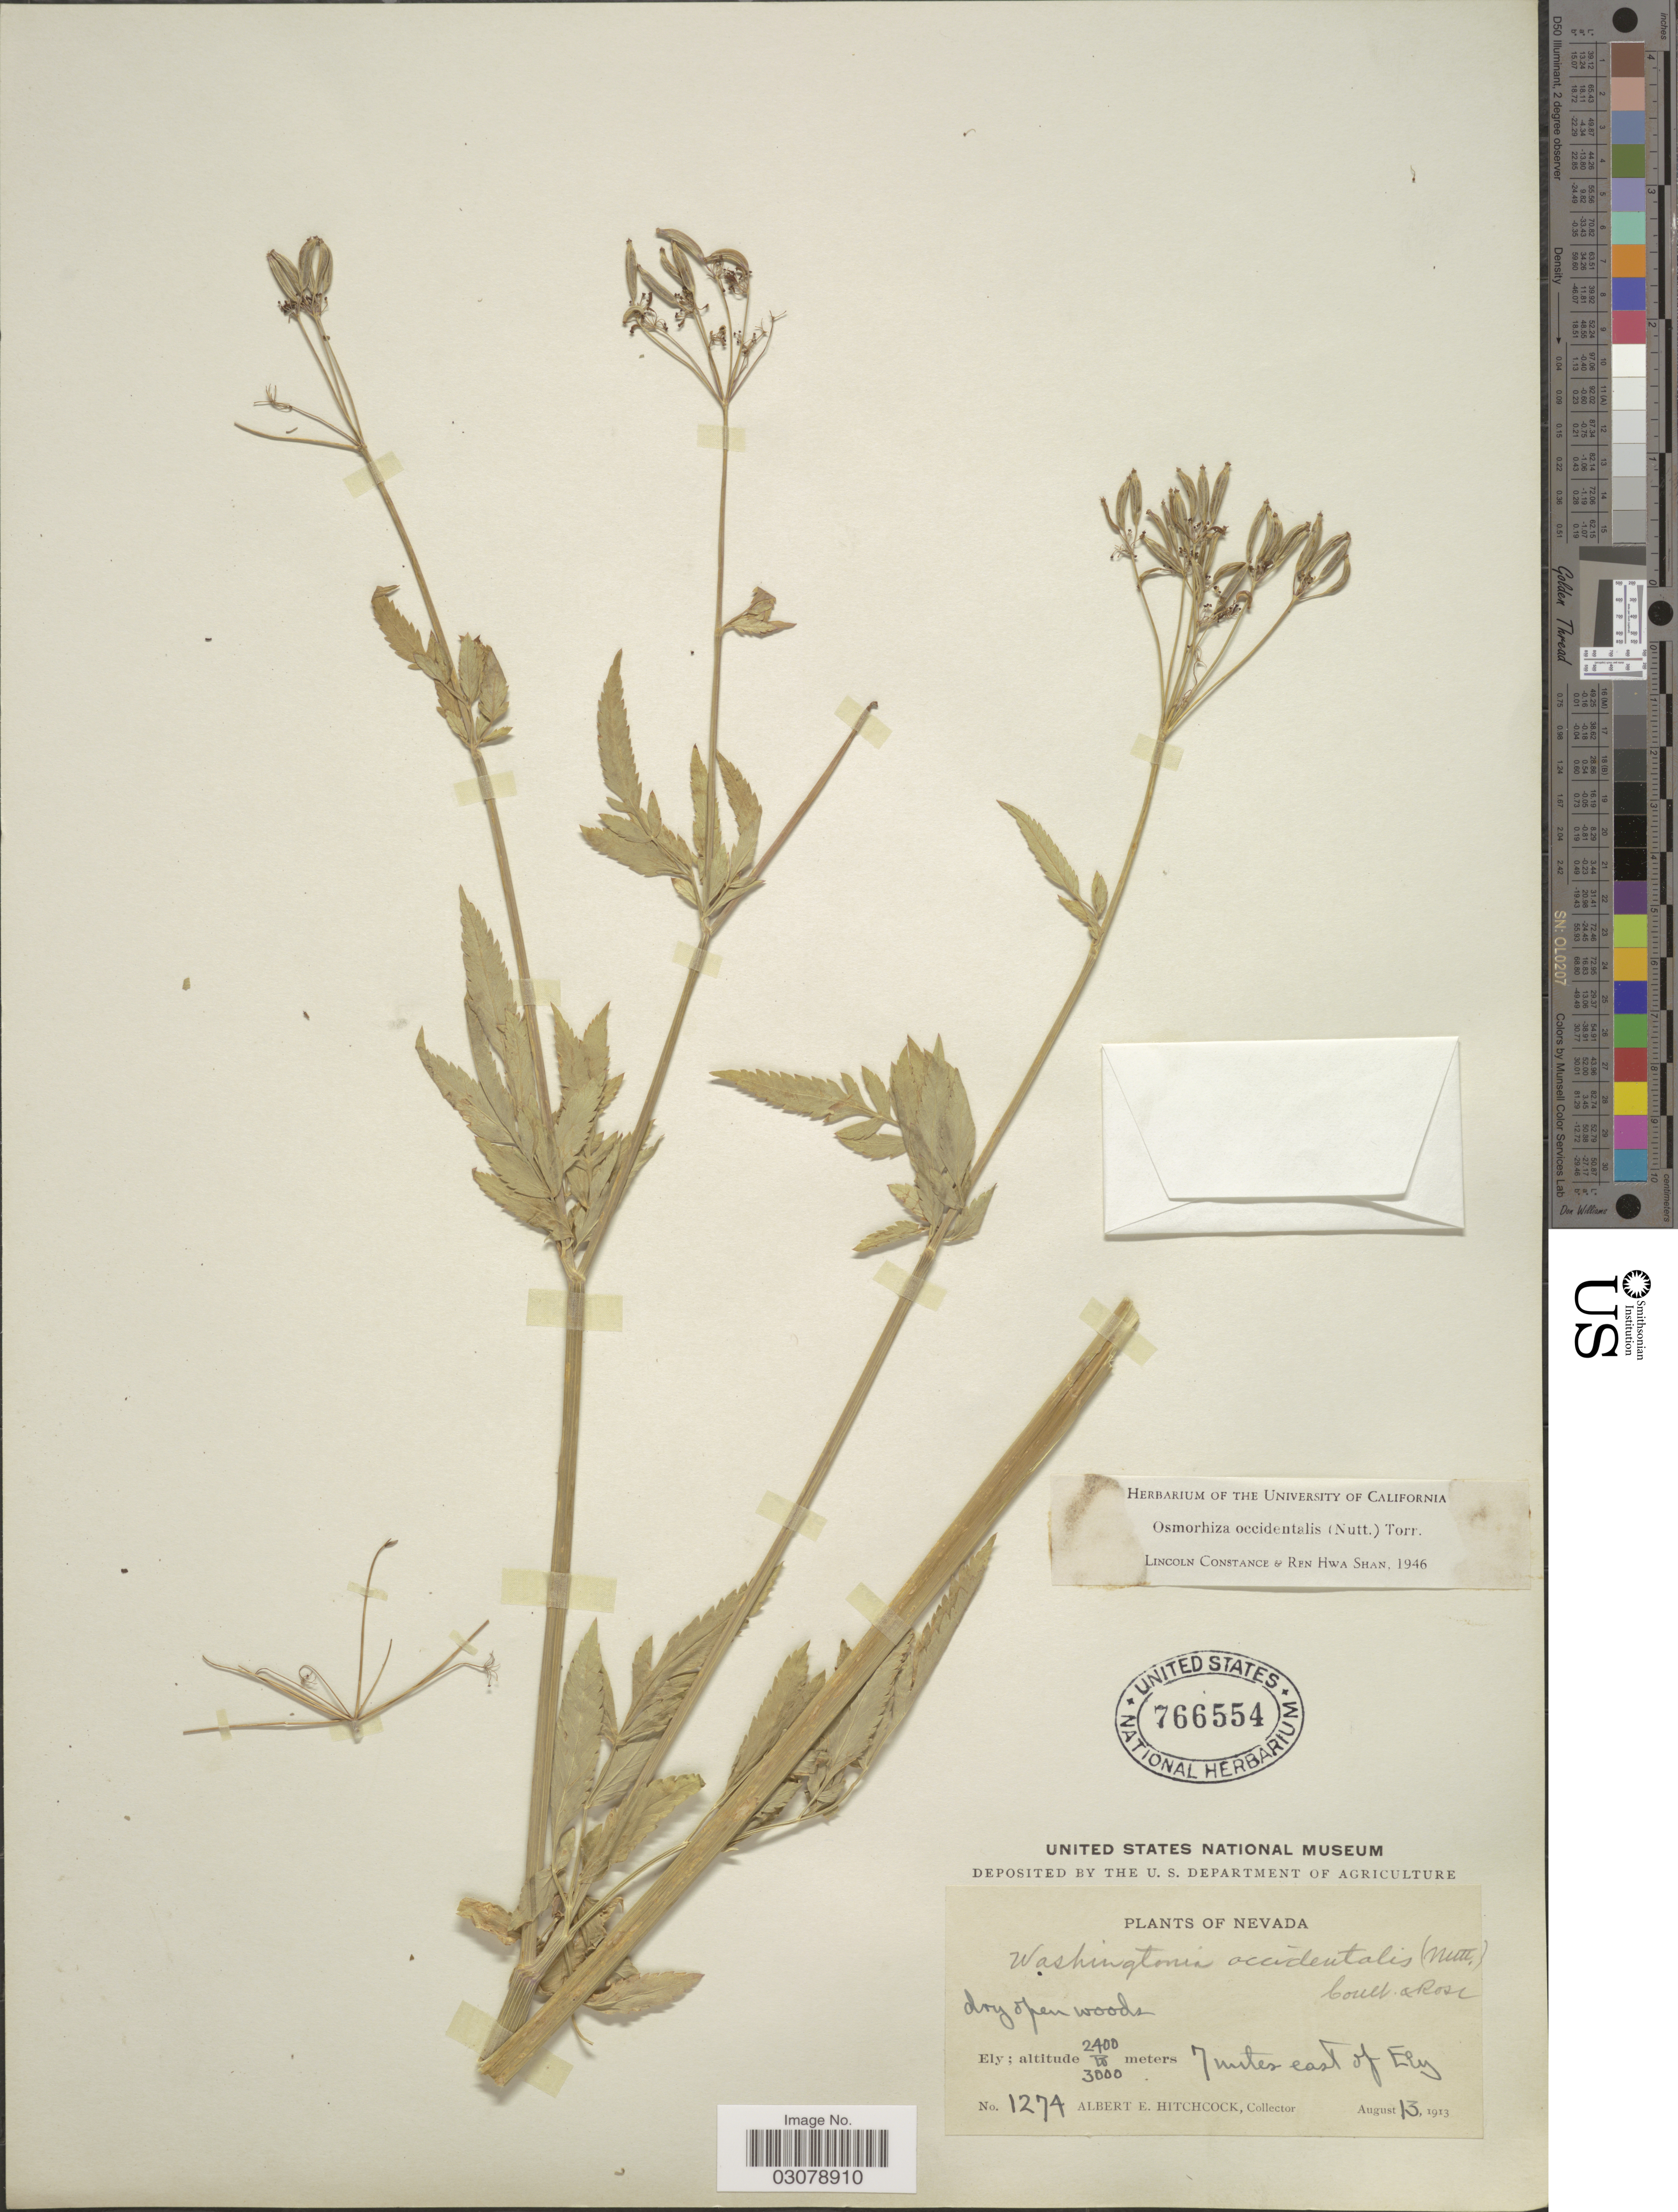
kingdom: Plantae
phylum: Tracheophyta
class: Magnoliopsida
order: Apiales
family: Apiaceae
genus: Osmorhiza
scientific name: Osmorhiza occidentalis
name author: (Nutt.) Torr.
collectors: A. Hitchcock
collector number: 1274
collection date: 1913-08-13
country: United States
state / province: Nevada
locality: Ely, 7 miles east of Ely.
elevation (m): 2400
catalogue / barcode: US 766554